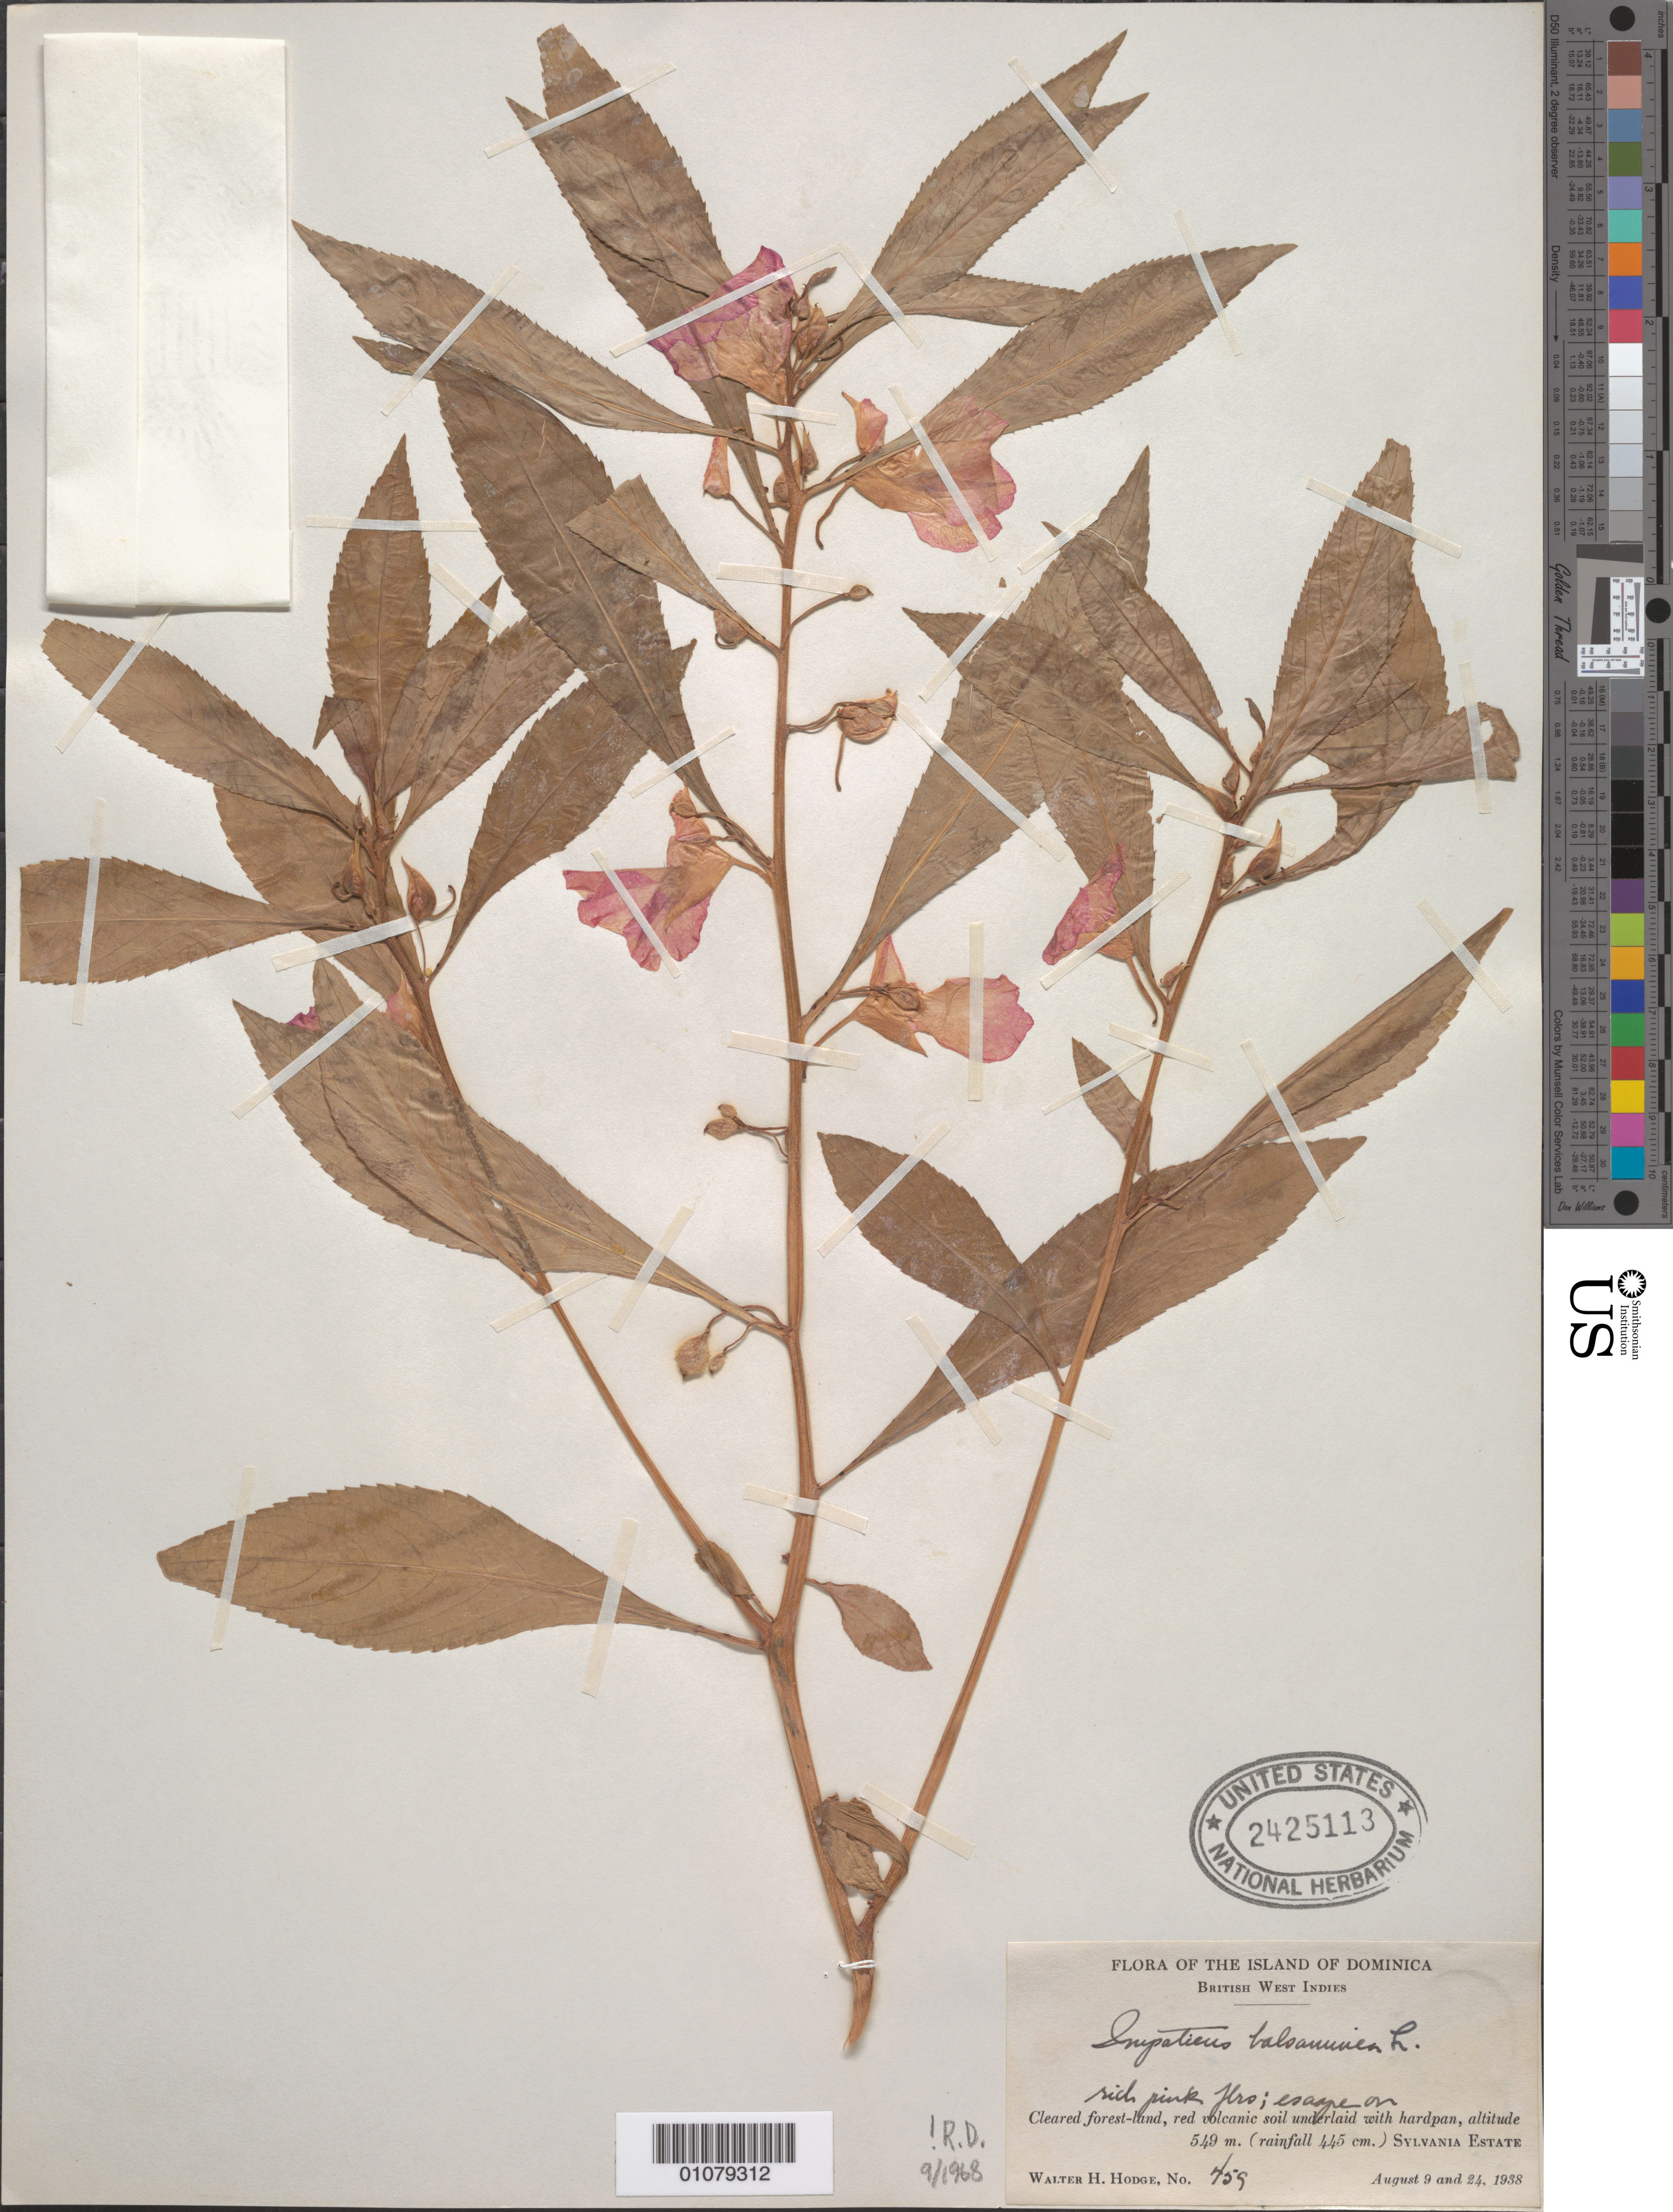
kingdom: Plantae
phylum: Tracheophyta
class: Magnoliopsida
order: Ericales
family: Balsaminaceae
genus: Impatiens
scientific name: Impatiens balsamina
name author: L.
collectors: W. Hodge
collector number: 459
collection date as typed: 09 Aug 1938 and 24 Aug 1938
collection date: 1938-08-09,1938-08-24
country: Dominica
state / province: St. Paul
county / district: Sylvania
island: Dominica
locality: Sylvania Estate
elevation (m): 549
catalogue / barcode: US 2425113